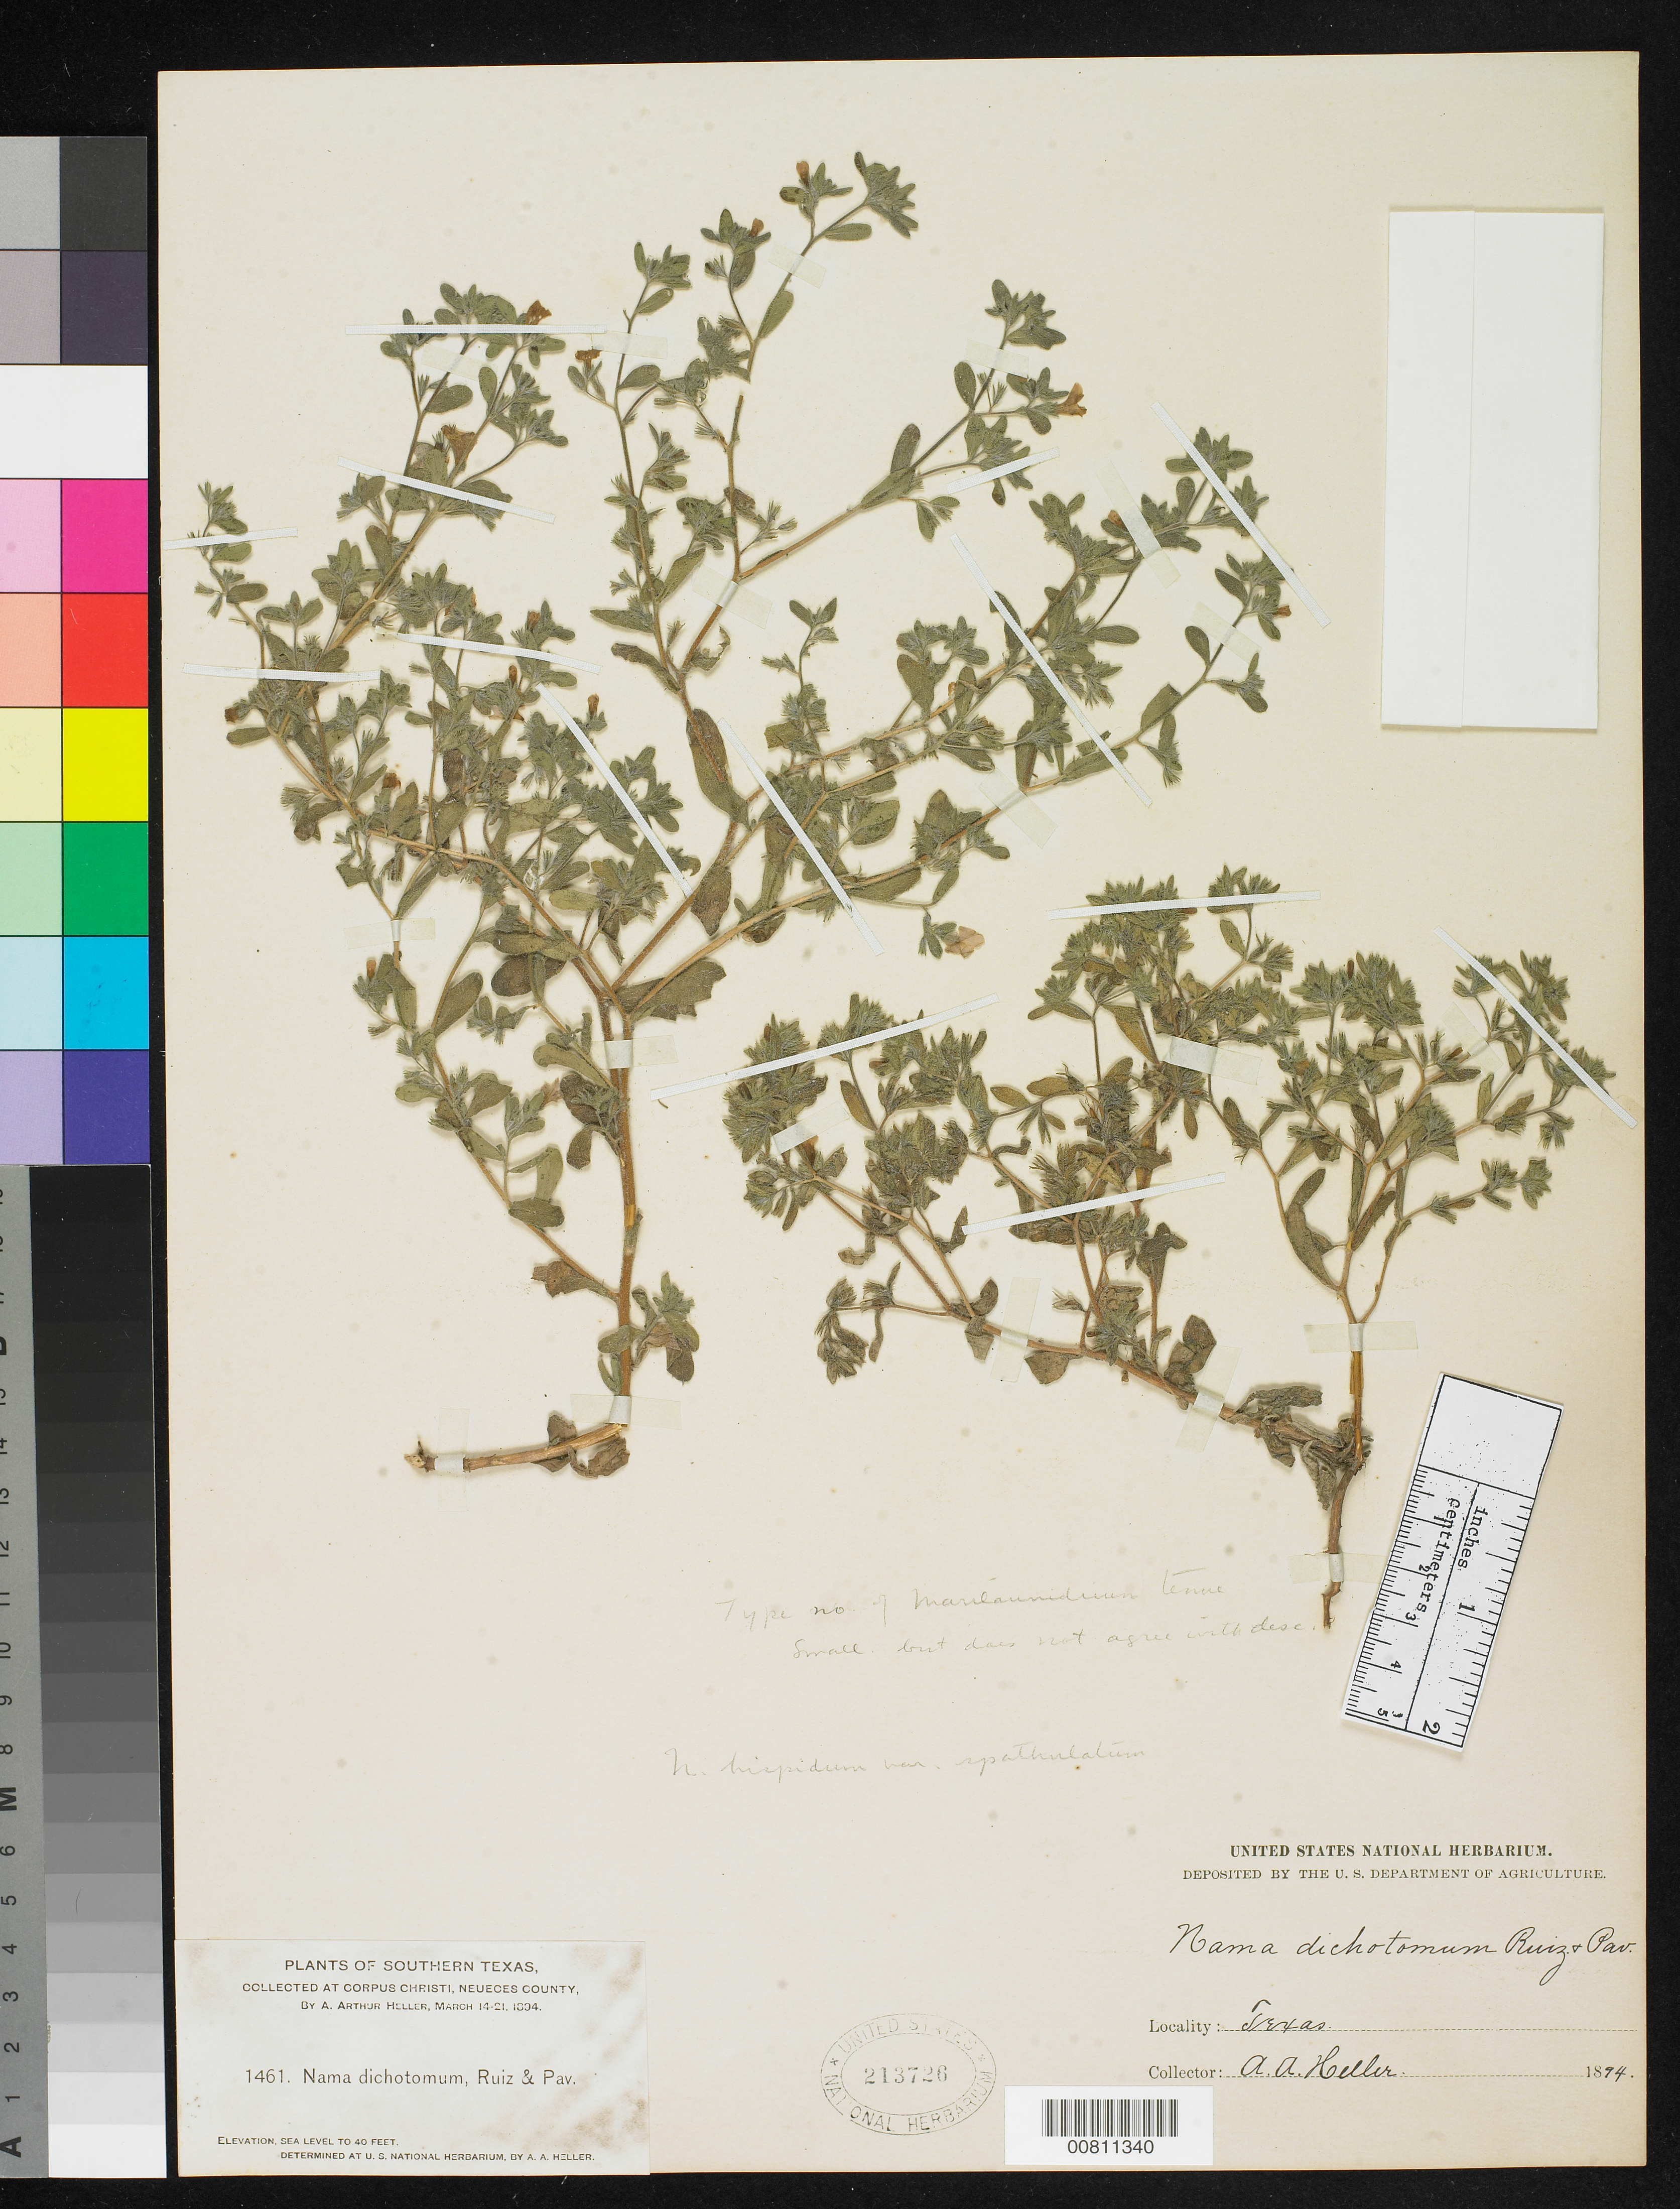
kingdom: Plantae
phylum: Tracheophyta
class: Magnoliopsida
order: Boraginales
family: Namaceae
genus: Marilaunidium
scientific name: Marilaunidium tenue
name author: Small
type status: Isosyntype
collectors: A. A. Heller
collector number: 1461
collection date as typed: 14 Mar 1894 to 21 Mar 1894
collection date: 1894-03-14/1894-03-21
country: United States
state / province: Texas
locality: Southern Texas, collected at Corpus Christi, Neueces County.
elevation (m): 0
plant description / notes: Cited 1933 by Hitchcock (Amer. J. Bot. 20: 523).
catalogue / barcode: US 213726